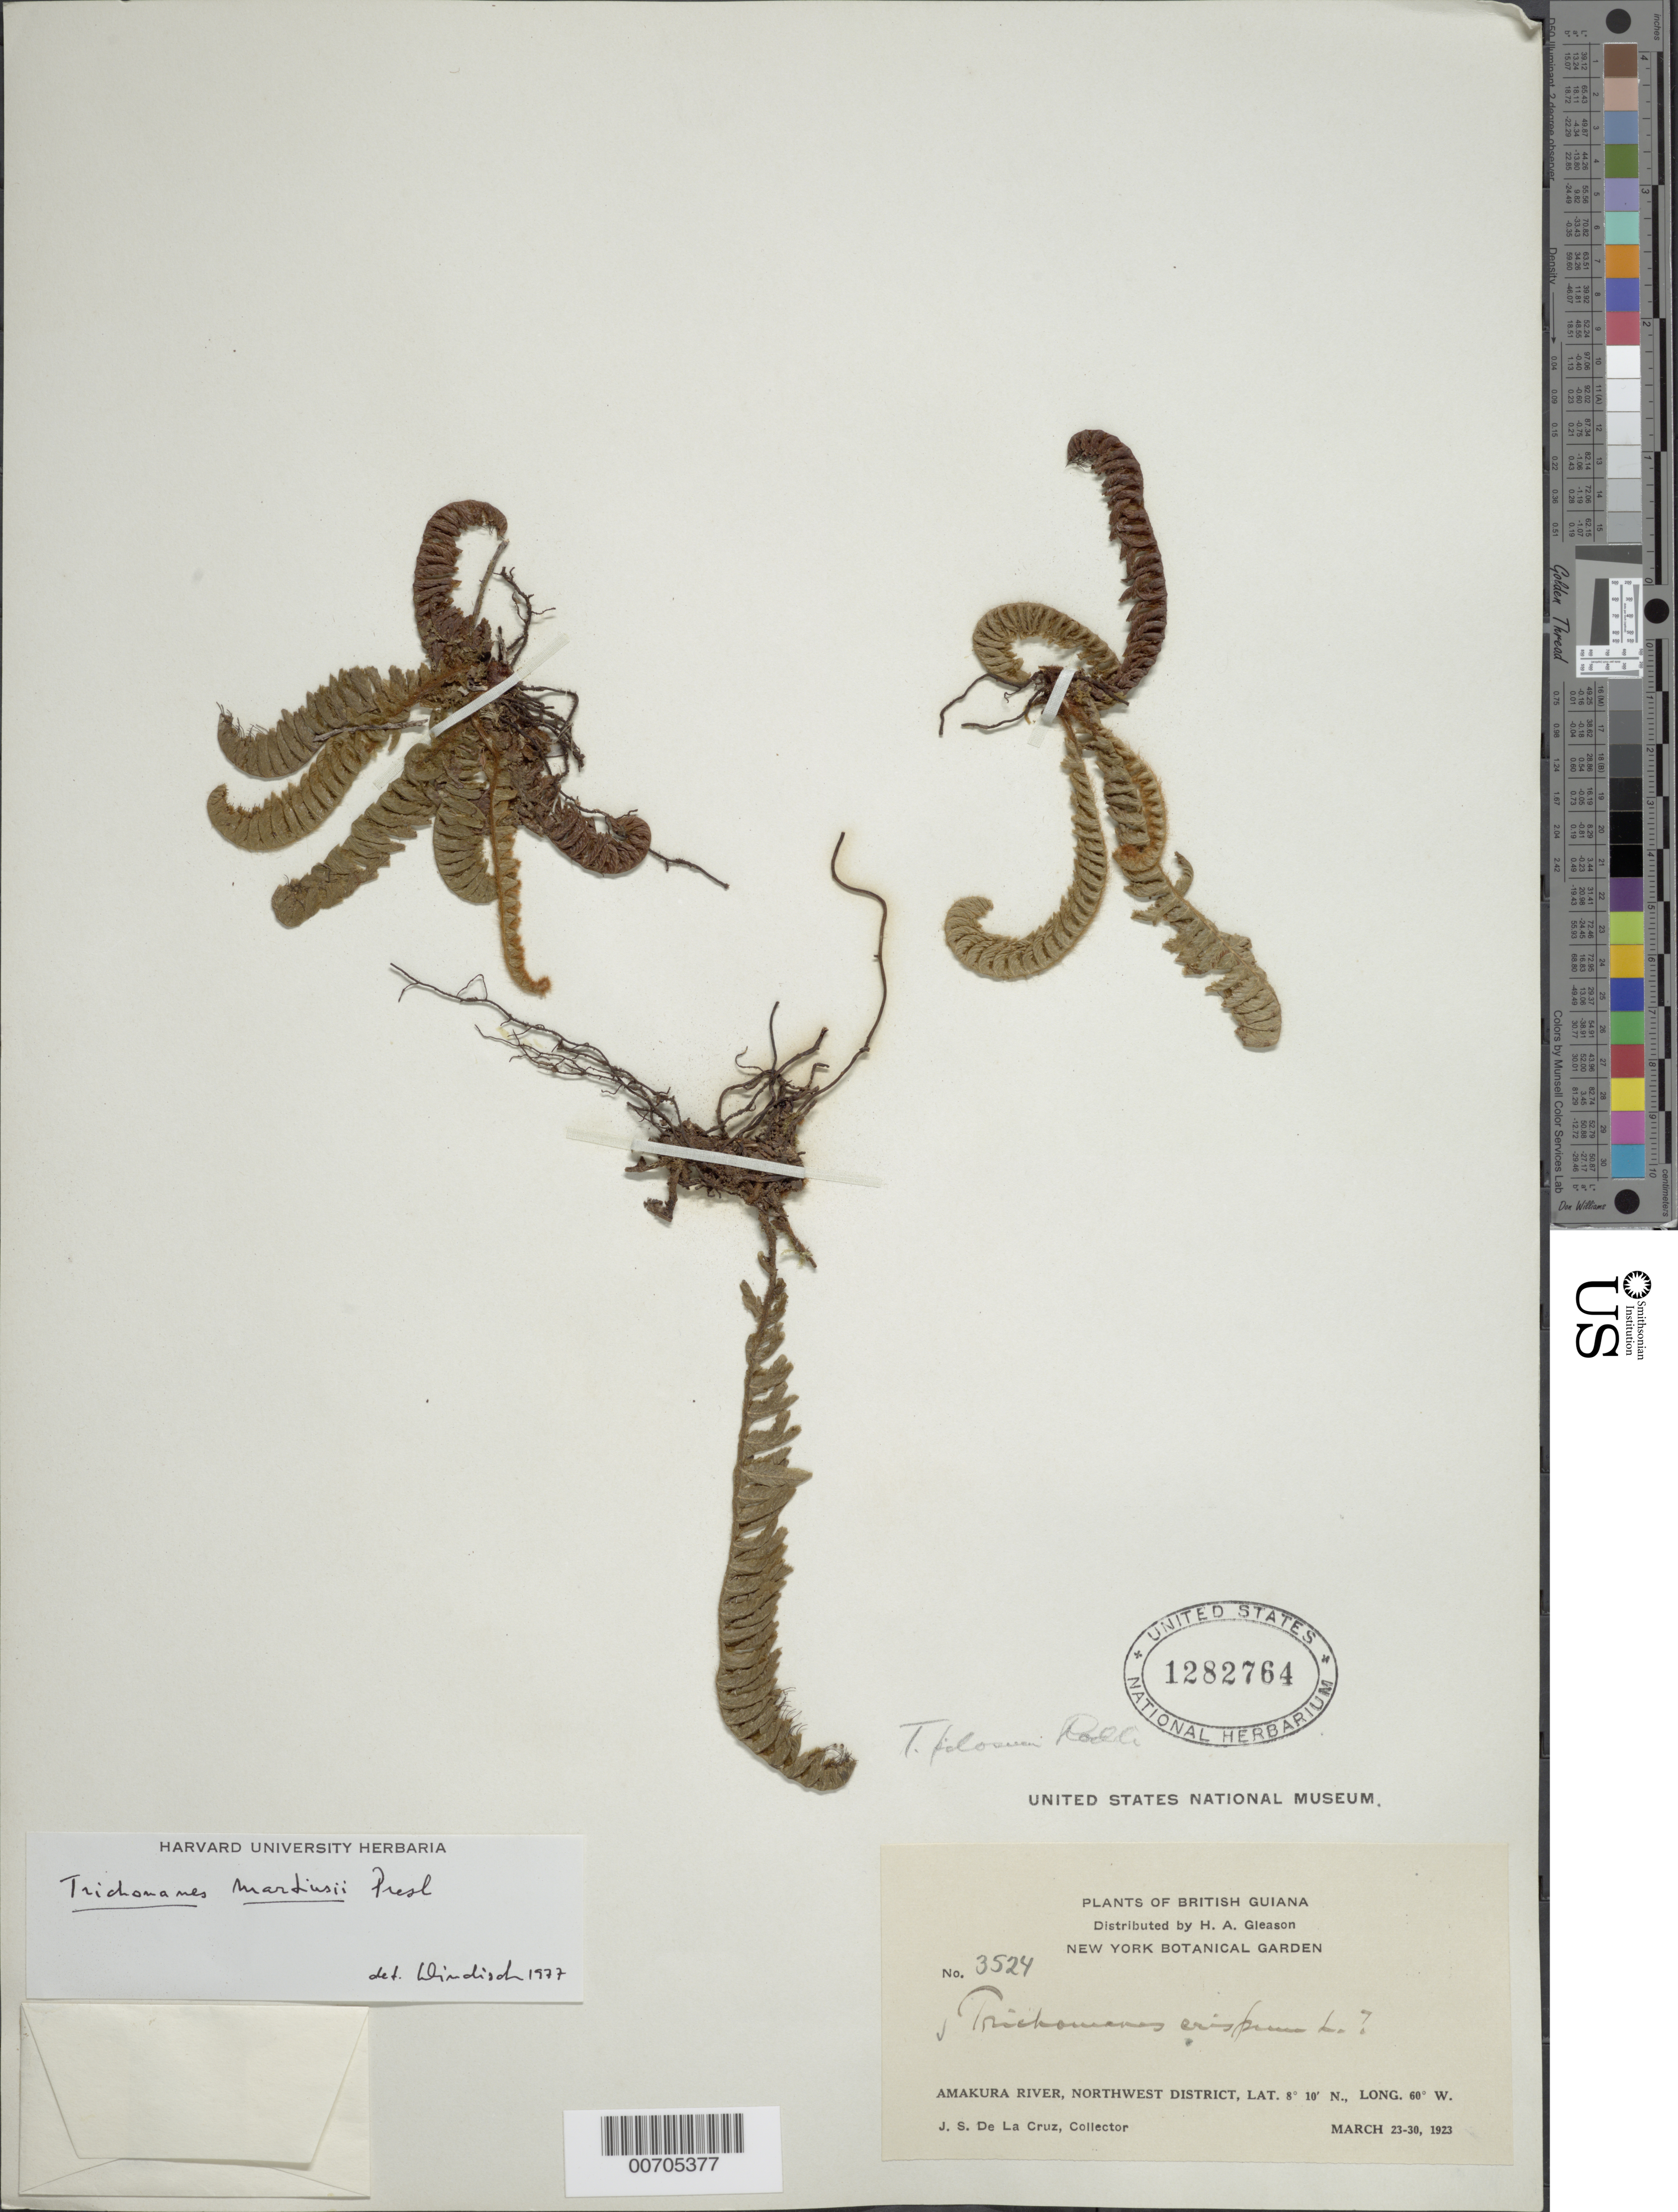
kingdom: Plantae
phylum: Tracheophyta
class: Polypodiopsida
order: Hymenophyllales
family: Hymenophyllaceae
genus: Trichomanes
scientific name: Trichomanes martiusii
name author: C. Presl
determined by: Windisch, Paulo Guenter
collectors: J. S. de la Cruz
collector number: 3524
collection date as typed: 23-Mar-23 to 30-Mar-23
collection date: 1923-03-23/1923-03-30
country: Guyana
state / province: Barima-Waini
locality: Amakura R., NW District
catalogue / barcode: US 1282764